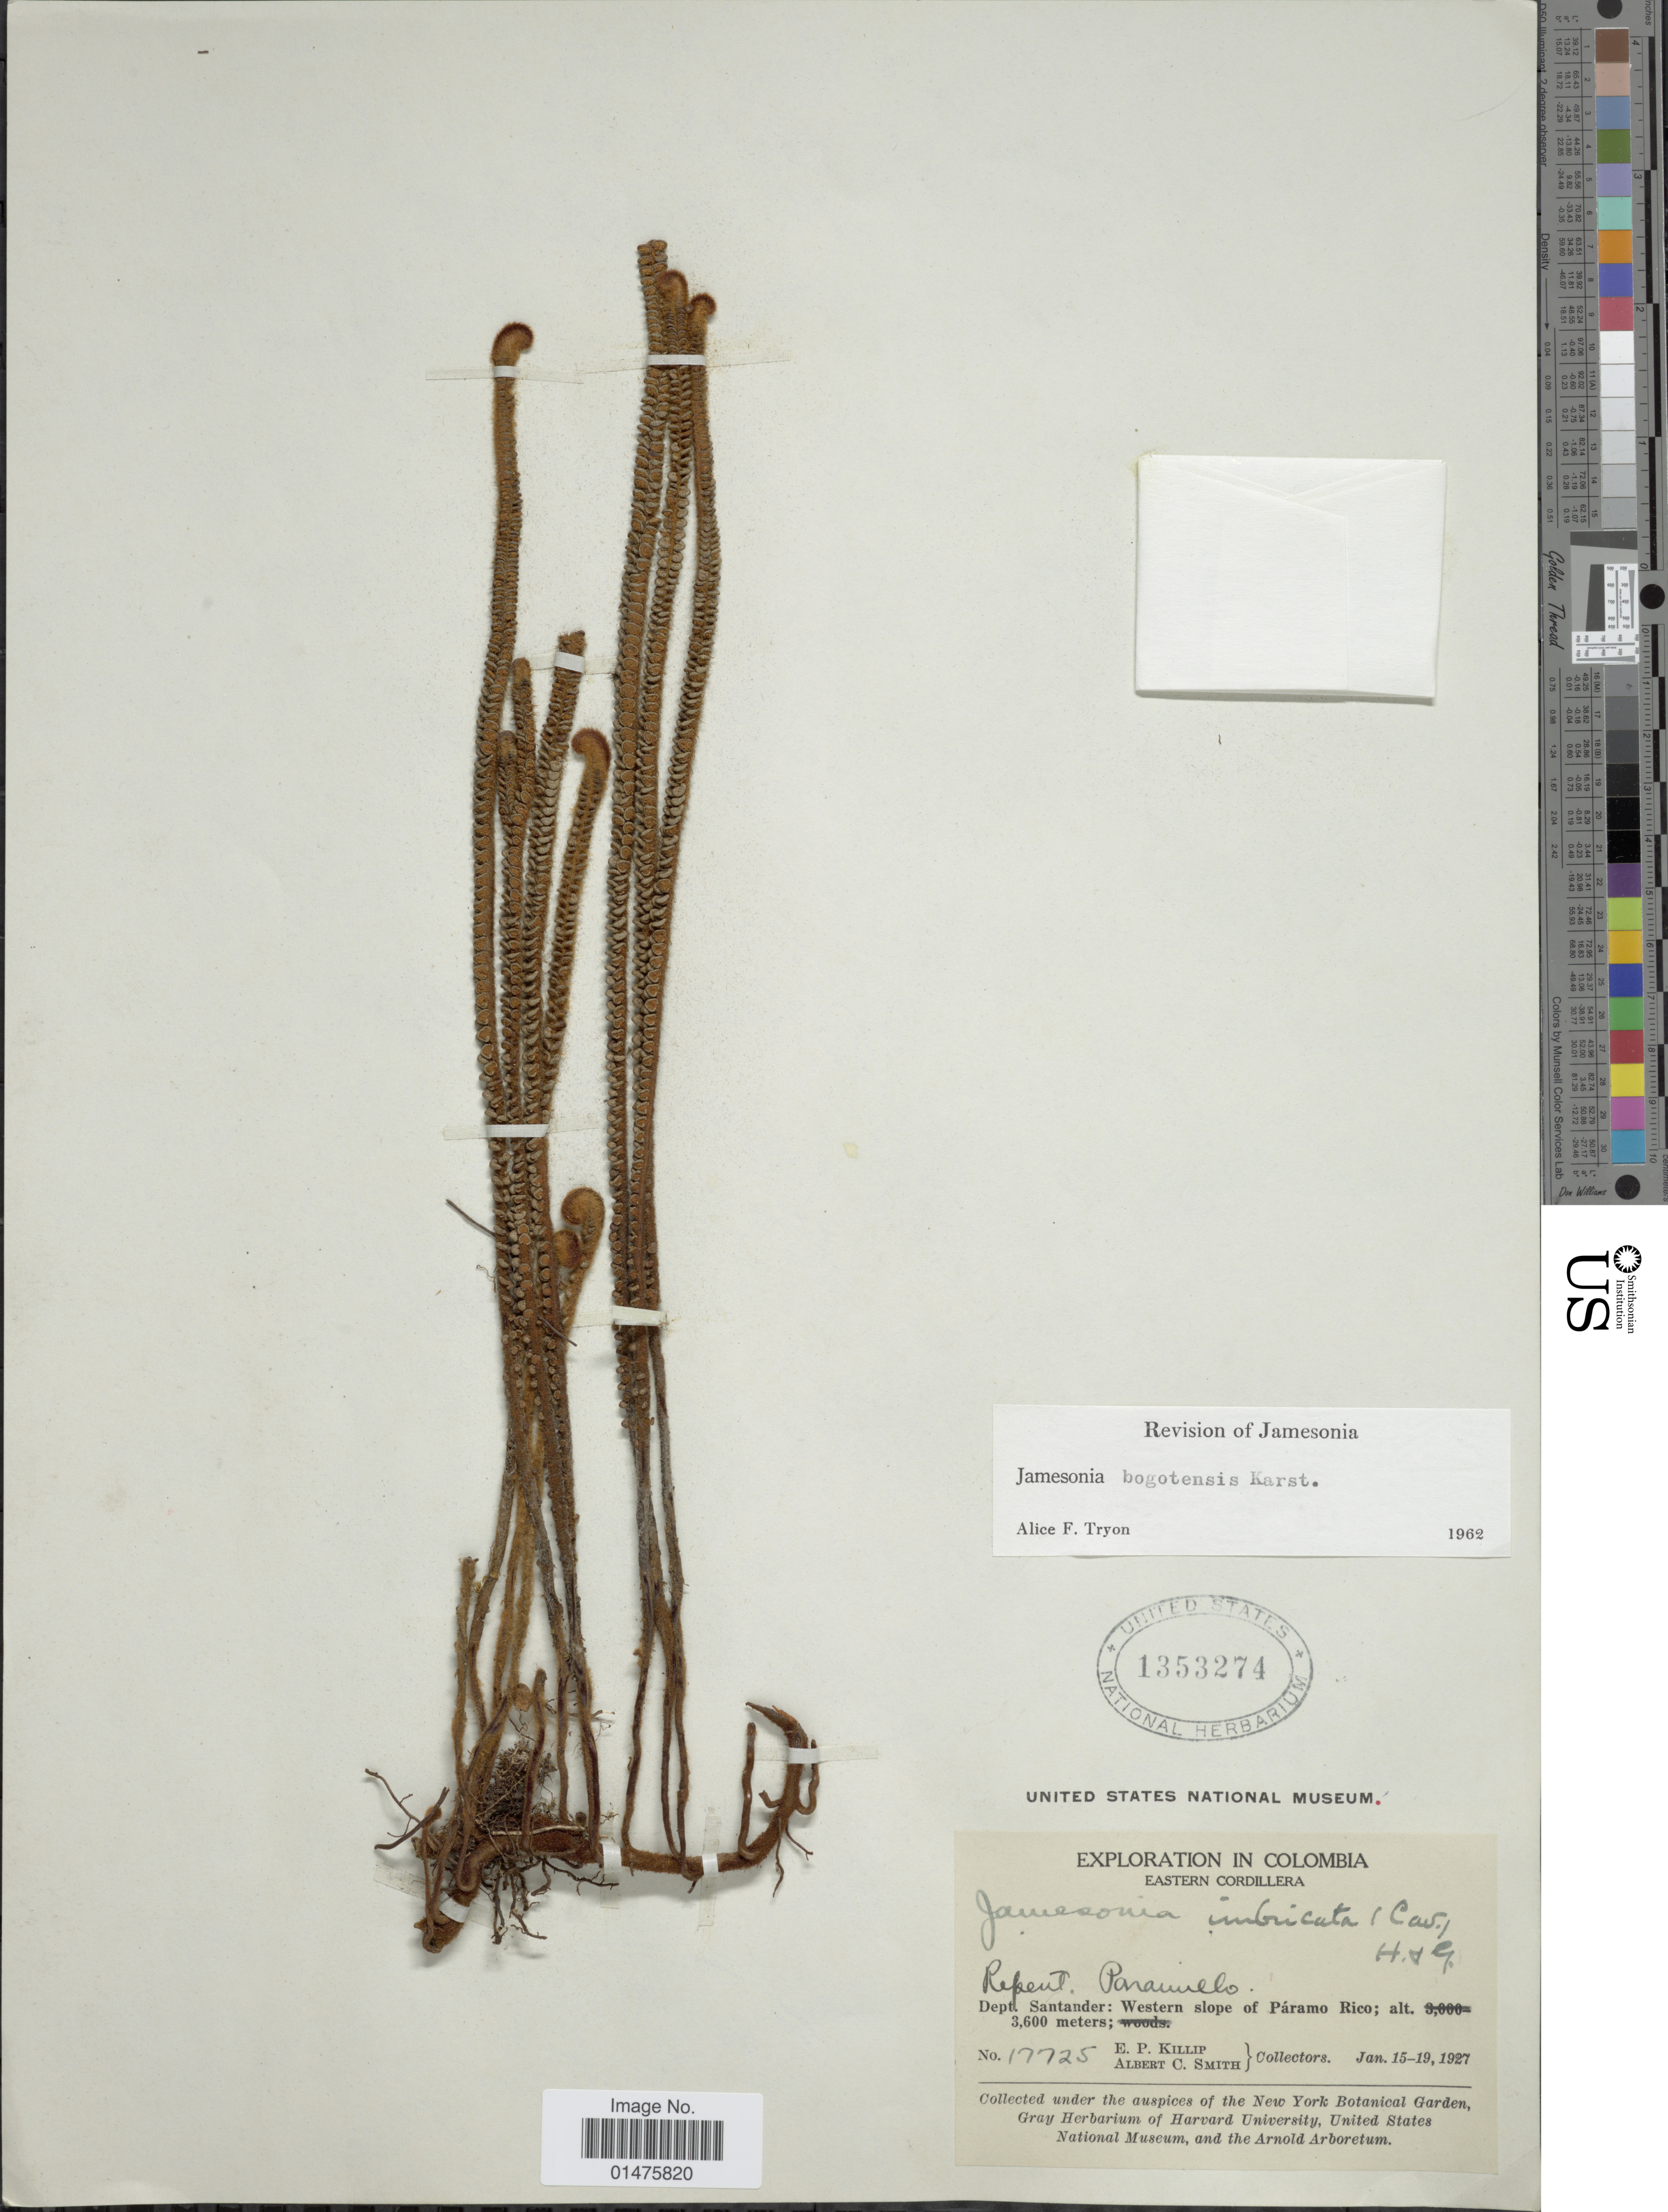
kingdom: Plantae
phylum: Tracheophyta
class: Polypodiopsida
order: Polypodiales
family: Pteridaceae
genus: Jamesonia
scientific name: Jamesonia bogotensis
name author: H. Karst.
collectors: E. P. Killip & A. C. Smith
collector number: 17725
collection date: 1927-01-15/1927-01-19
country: Colombia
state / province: Santander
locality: Eastern Cordillera, Dept Santander: Western slope of Páramo Rico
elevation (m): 3600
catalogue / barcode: US 1353274